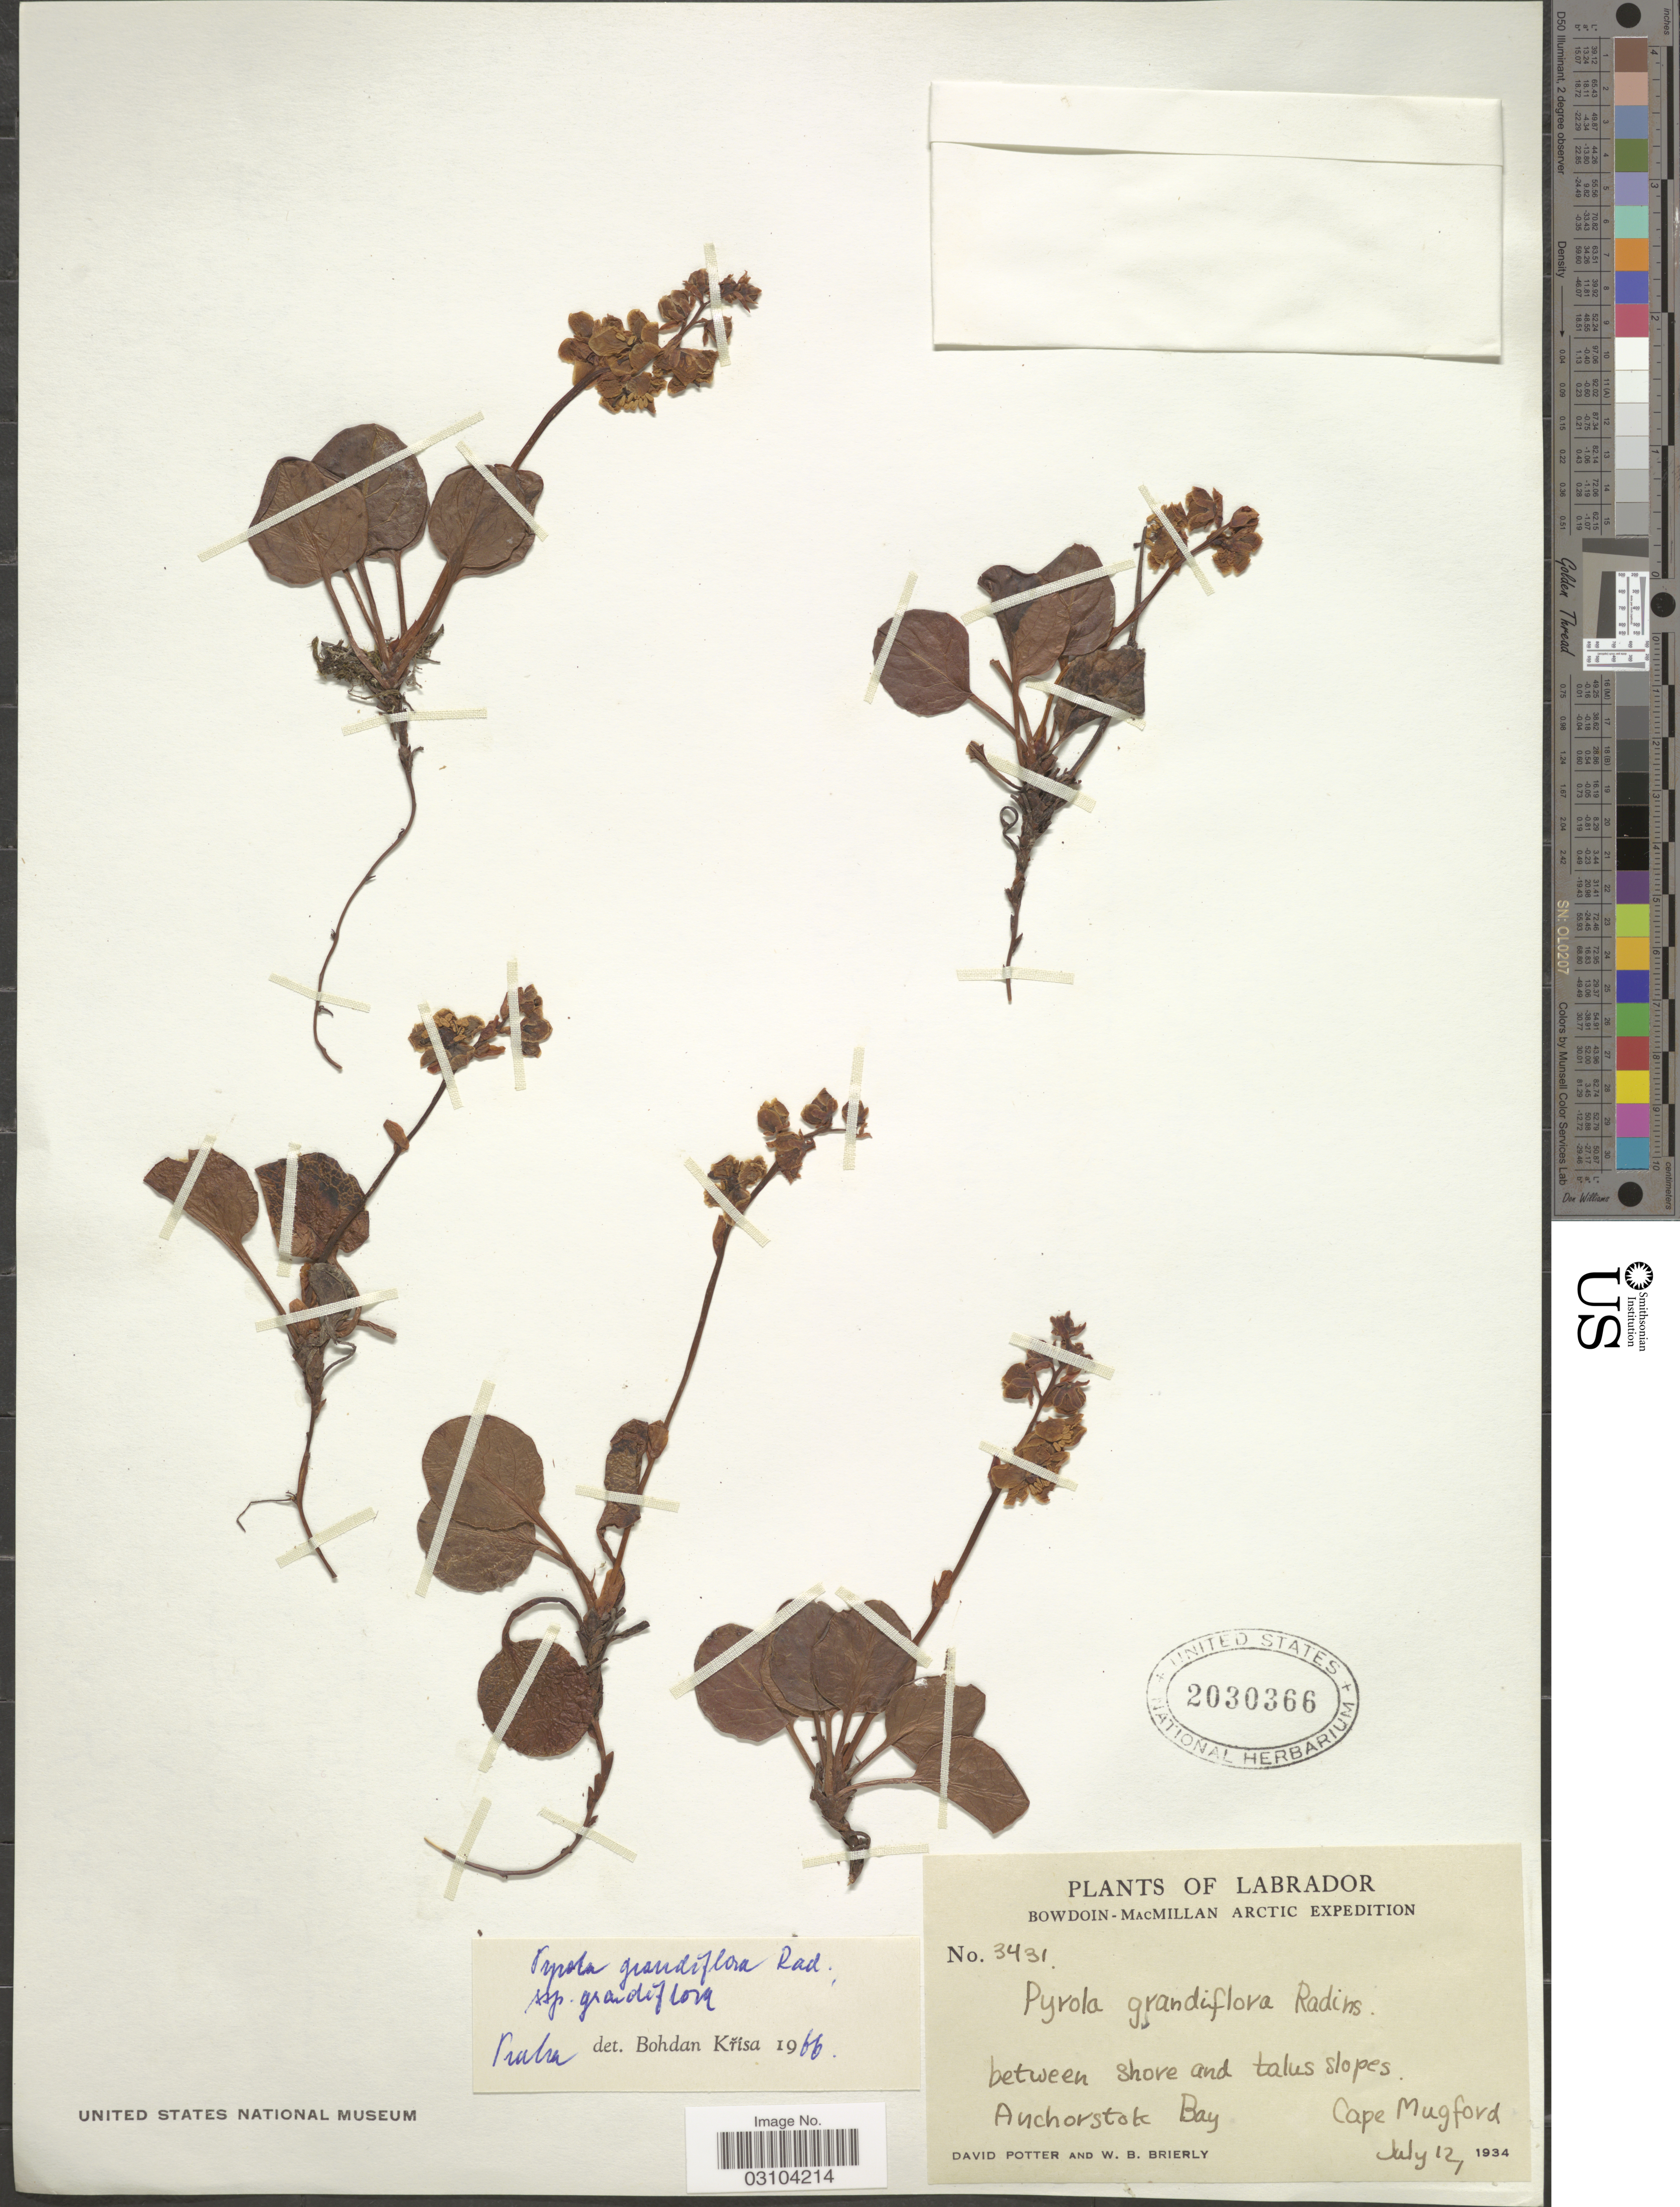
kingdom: Plantae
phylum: Tracheophyta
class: Magnoliopsida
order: Ericales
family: Ericaceae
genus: Pyrola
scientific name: Pyrola grandiflora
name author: Radius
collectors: D. Potter & W. Brierly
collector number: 3431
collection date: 1934-07-12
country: Canada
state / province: Newfoundland and Labrador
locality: Labrador. Anchorstok Bay. Cape Mugford.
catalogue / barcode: US 2030366